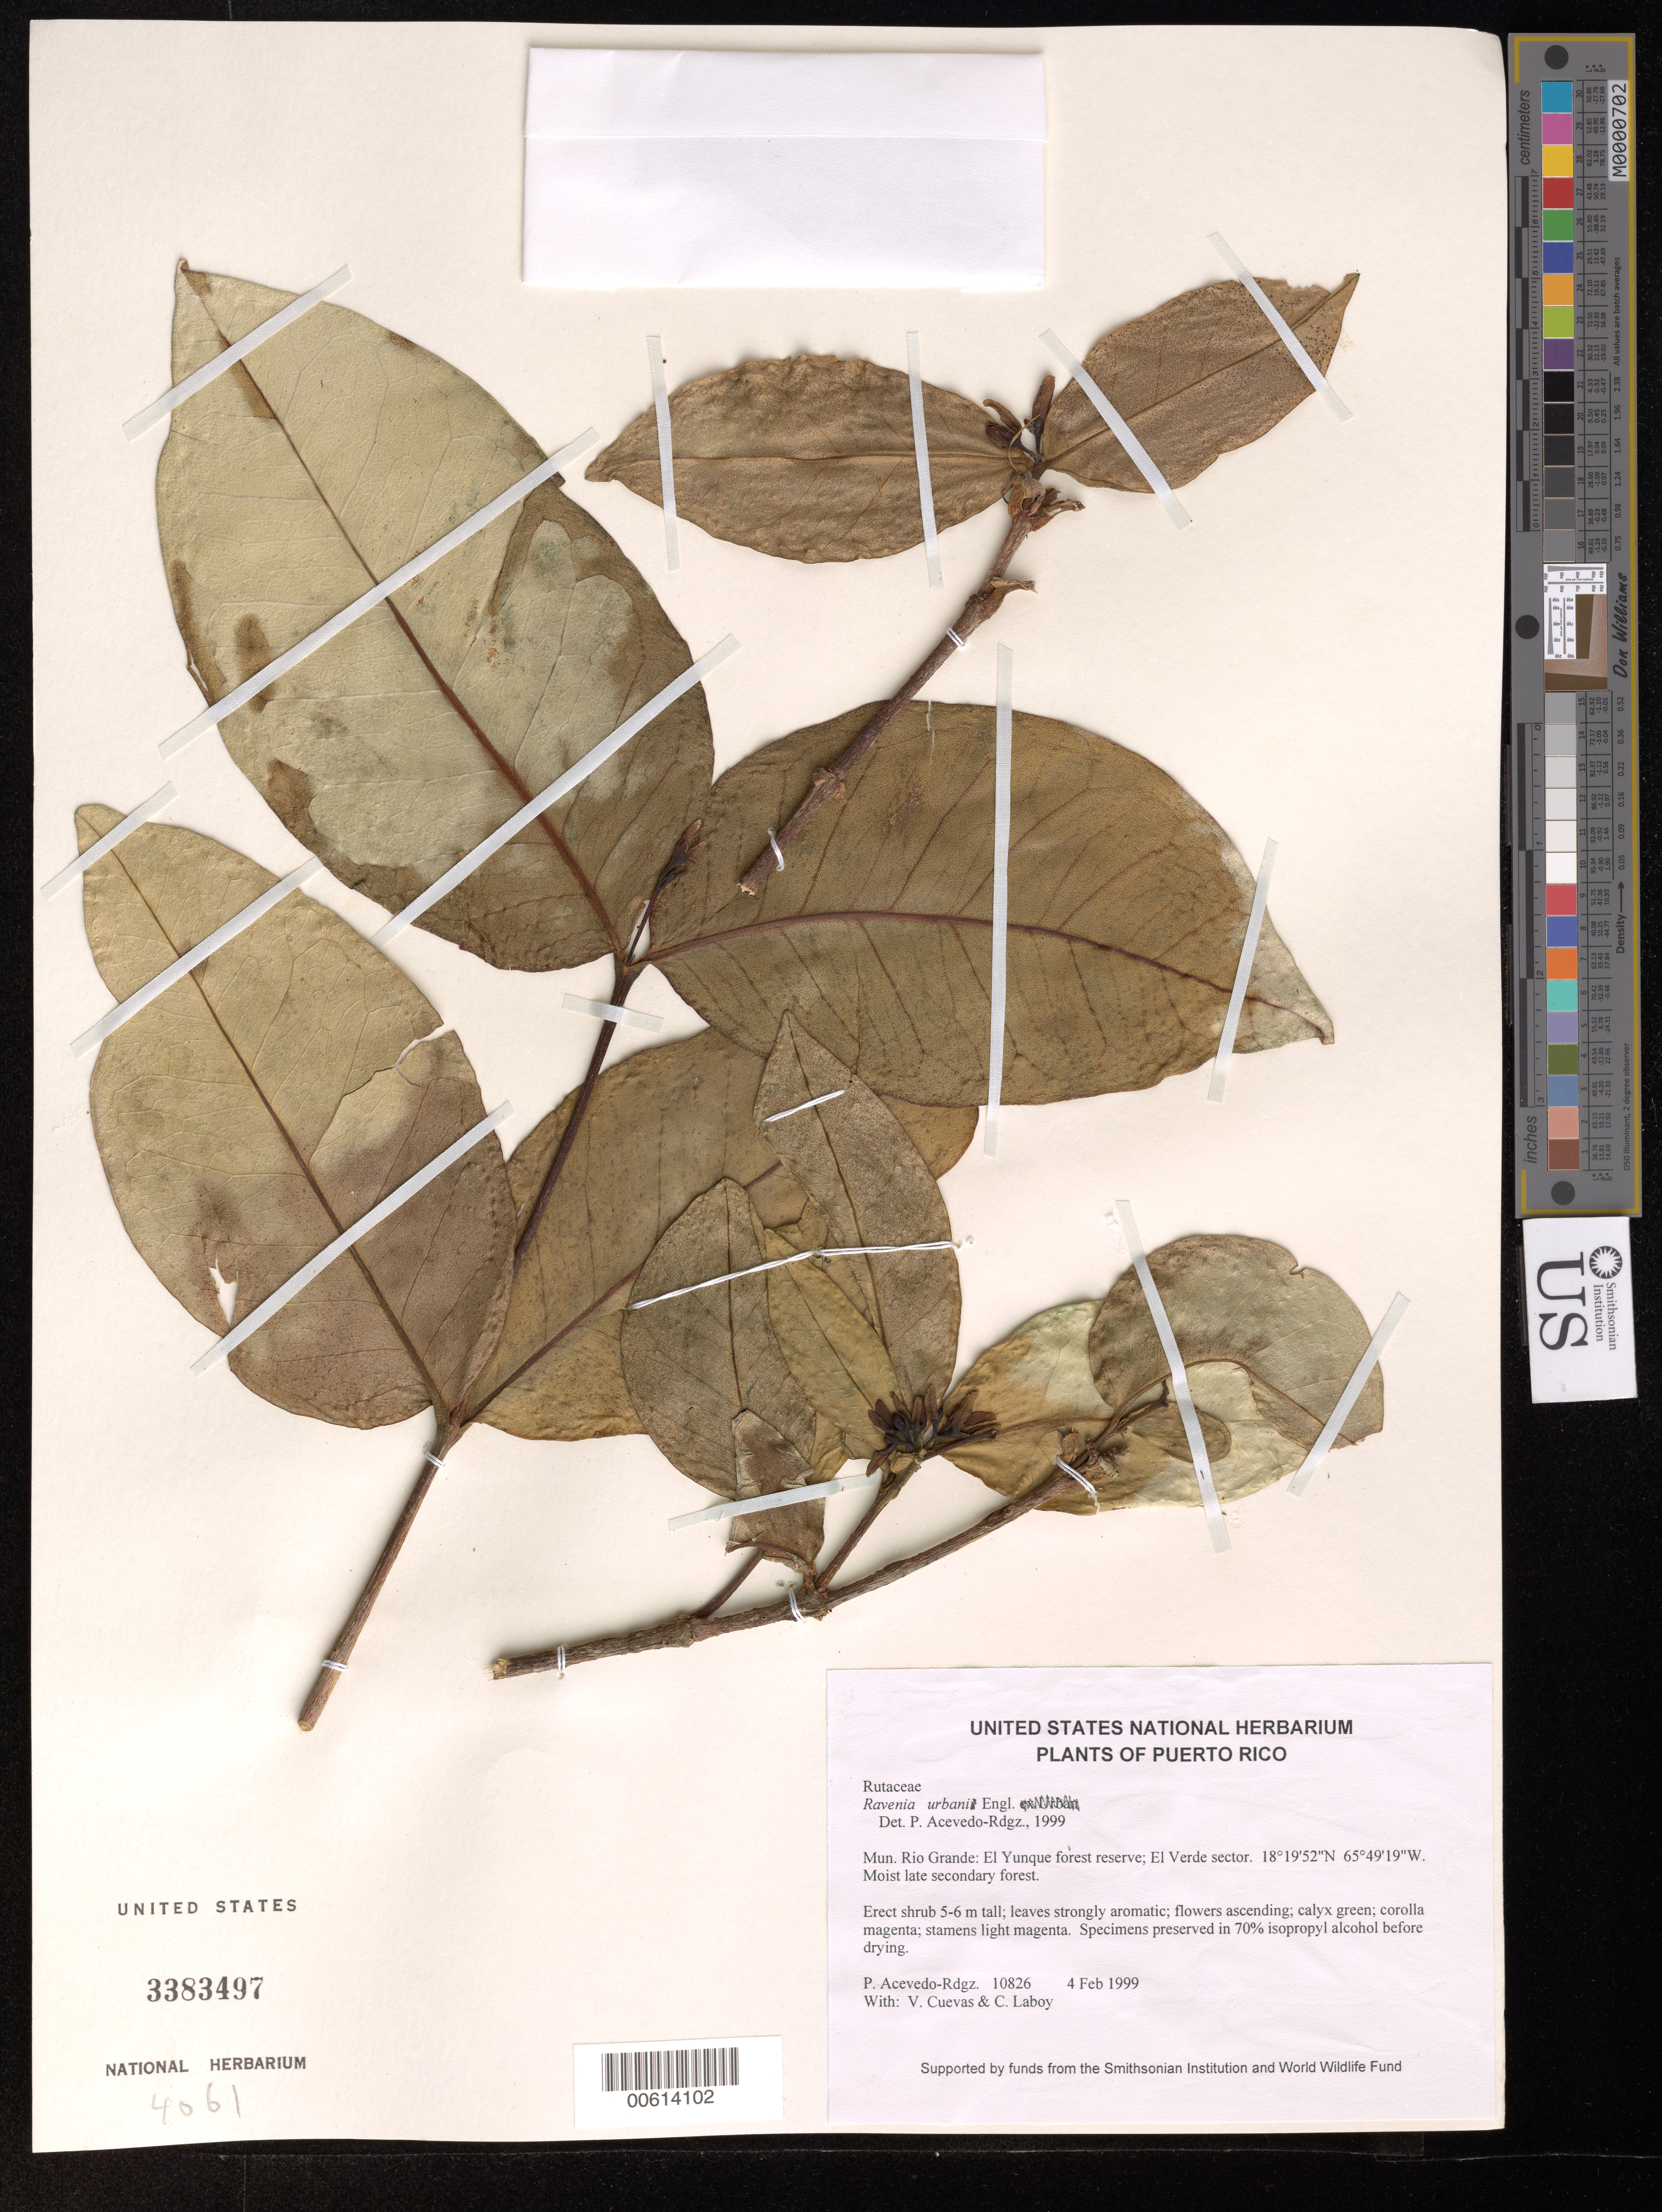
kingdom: Plantae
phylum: Tracheophyta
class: Magnoliopsida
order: Sapindales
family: Rutaceae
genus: Ravenia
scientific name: Ravenia urbani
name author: Engl.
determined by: Acevedo-Rodríguez, P., (BOT), Smithsonian Institution - National Museum of Natural History (UNITED STATES)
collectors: P. Acevedo-Rodr., V. Cuevas & C. Laboy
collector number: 10826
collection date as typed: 04 Feb 1999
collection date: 1999-02-04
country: Puerto Rico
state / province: Río Grande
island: Puerto Rico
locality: Rio Grande: El Yunque forest reserve; El Verde sector.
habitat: Moist late secondary forest.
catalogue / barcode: US 3383497